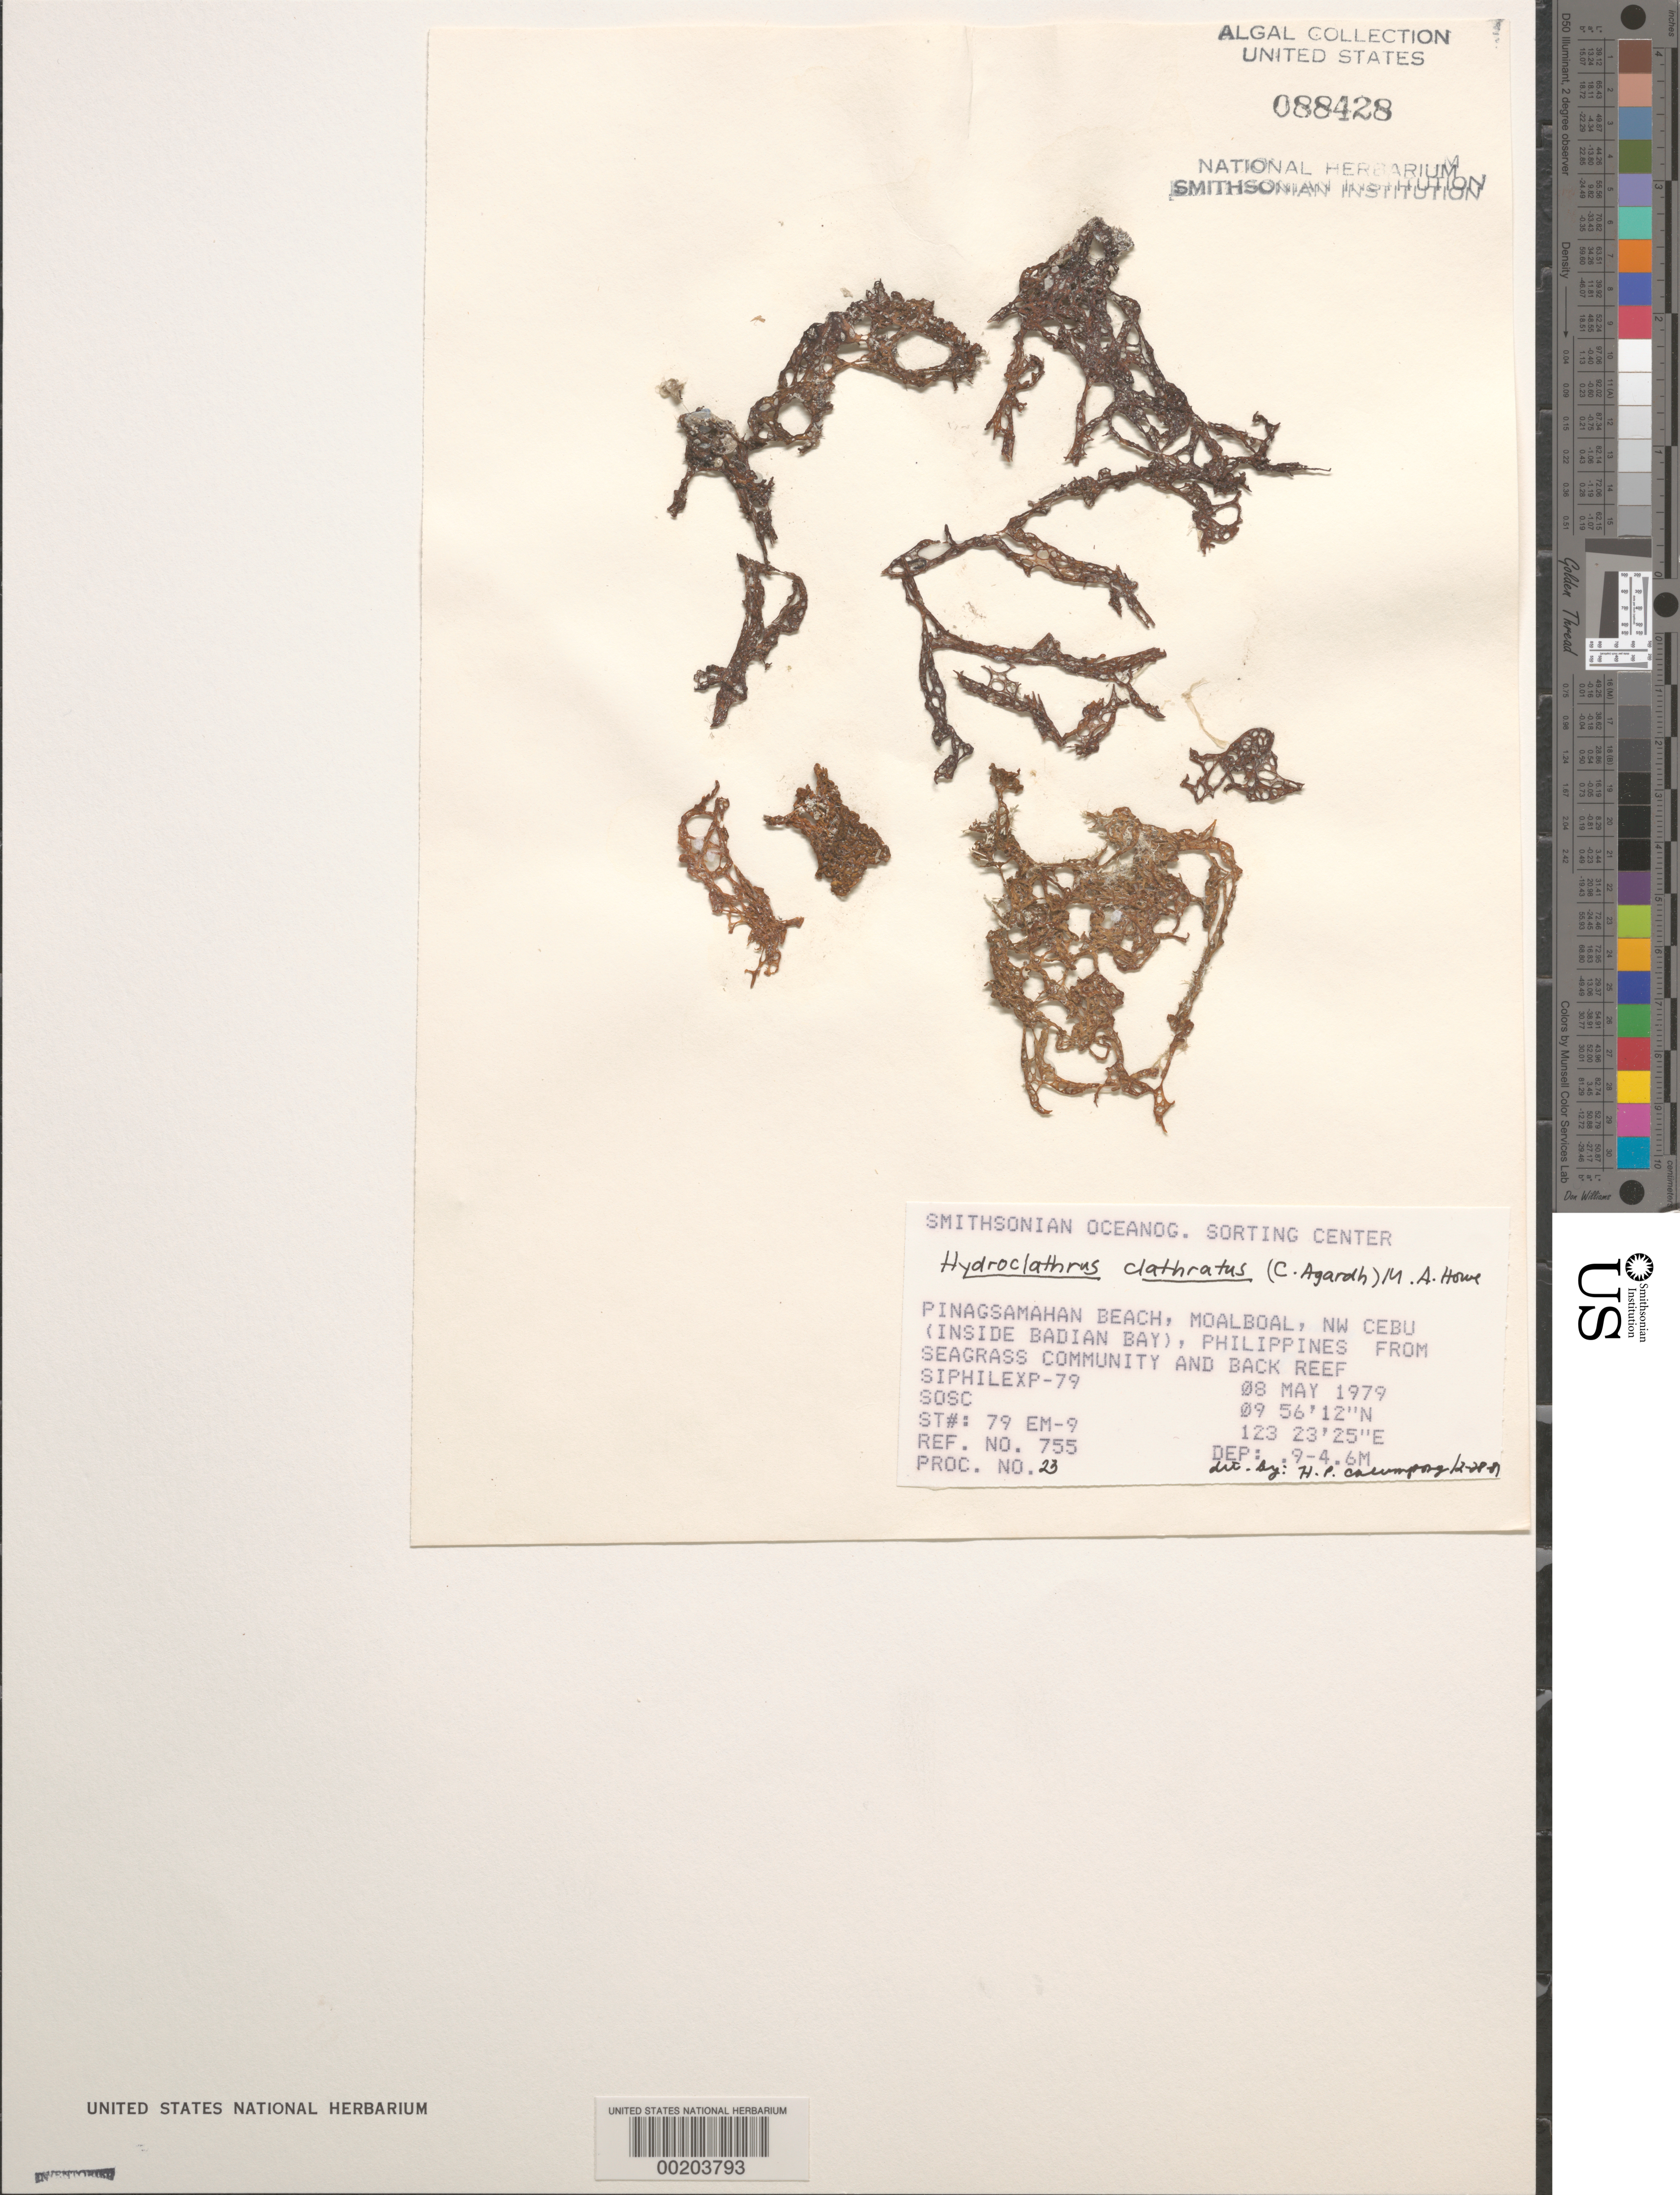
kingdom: Chromista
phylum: Ochrophyta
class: Phaeophyceae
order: Scytosiphonales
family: Scytosiphonaceae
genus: Hydroclathrus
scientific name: Hydroclathrus clathratus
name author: (C. Agardh) M. Howe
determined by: Calumpong, H. P.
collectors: SOSC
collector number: Station 79 Em-9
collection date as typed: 08 May 1979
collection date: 1979-05-08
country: Philippines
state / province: Central Visayas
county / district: Cebu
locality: Cebu, moalboal, pinagsamahan beach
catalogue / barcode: US 88428